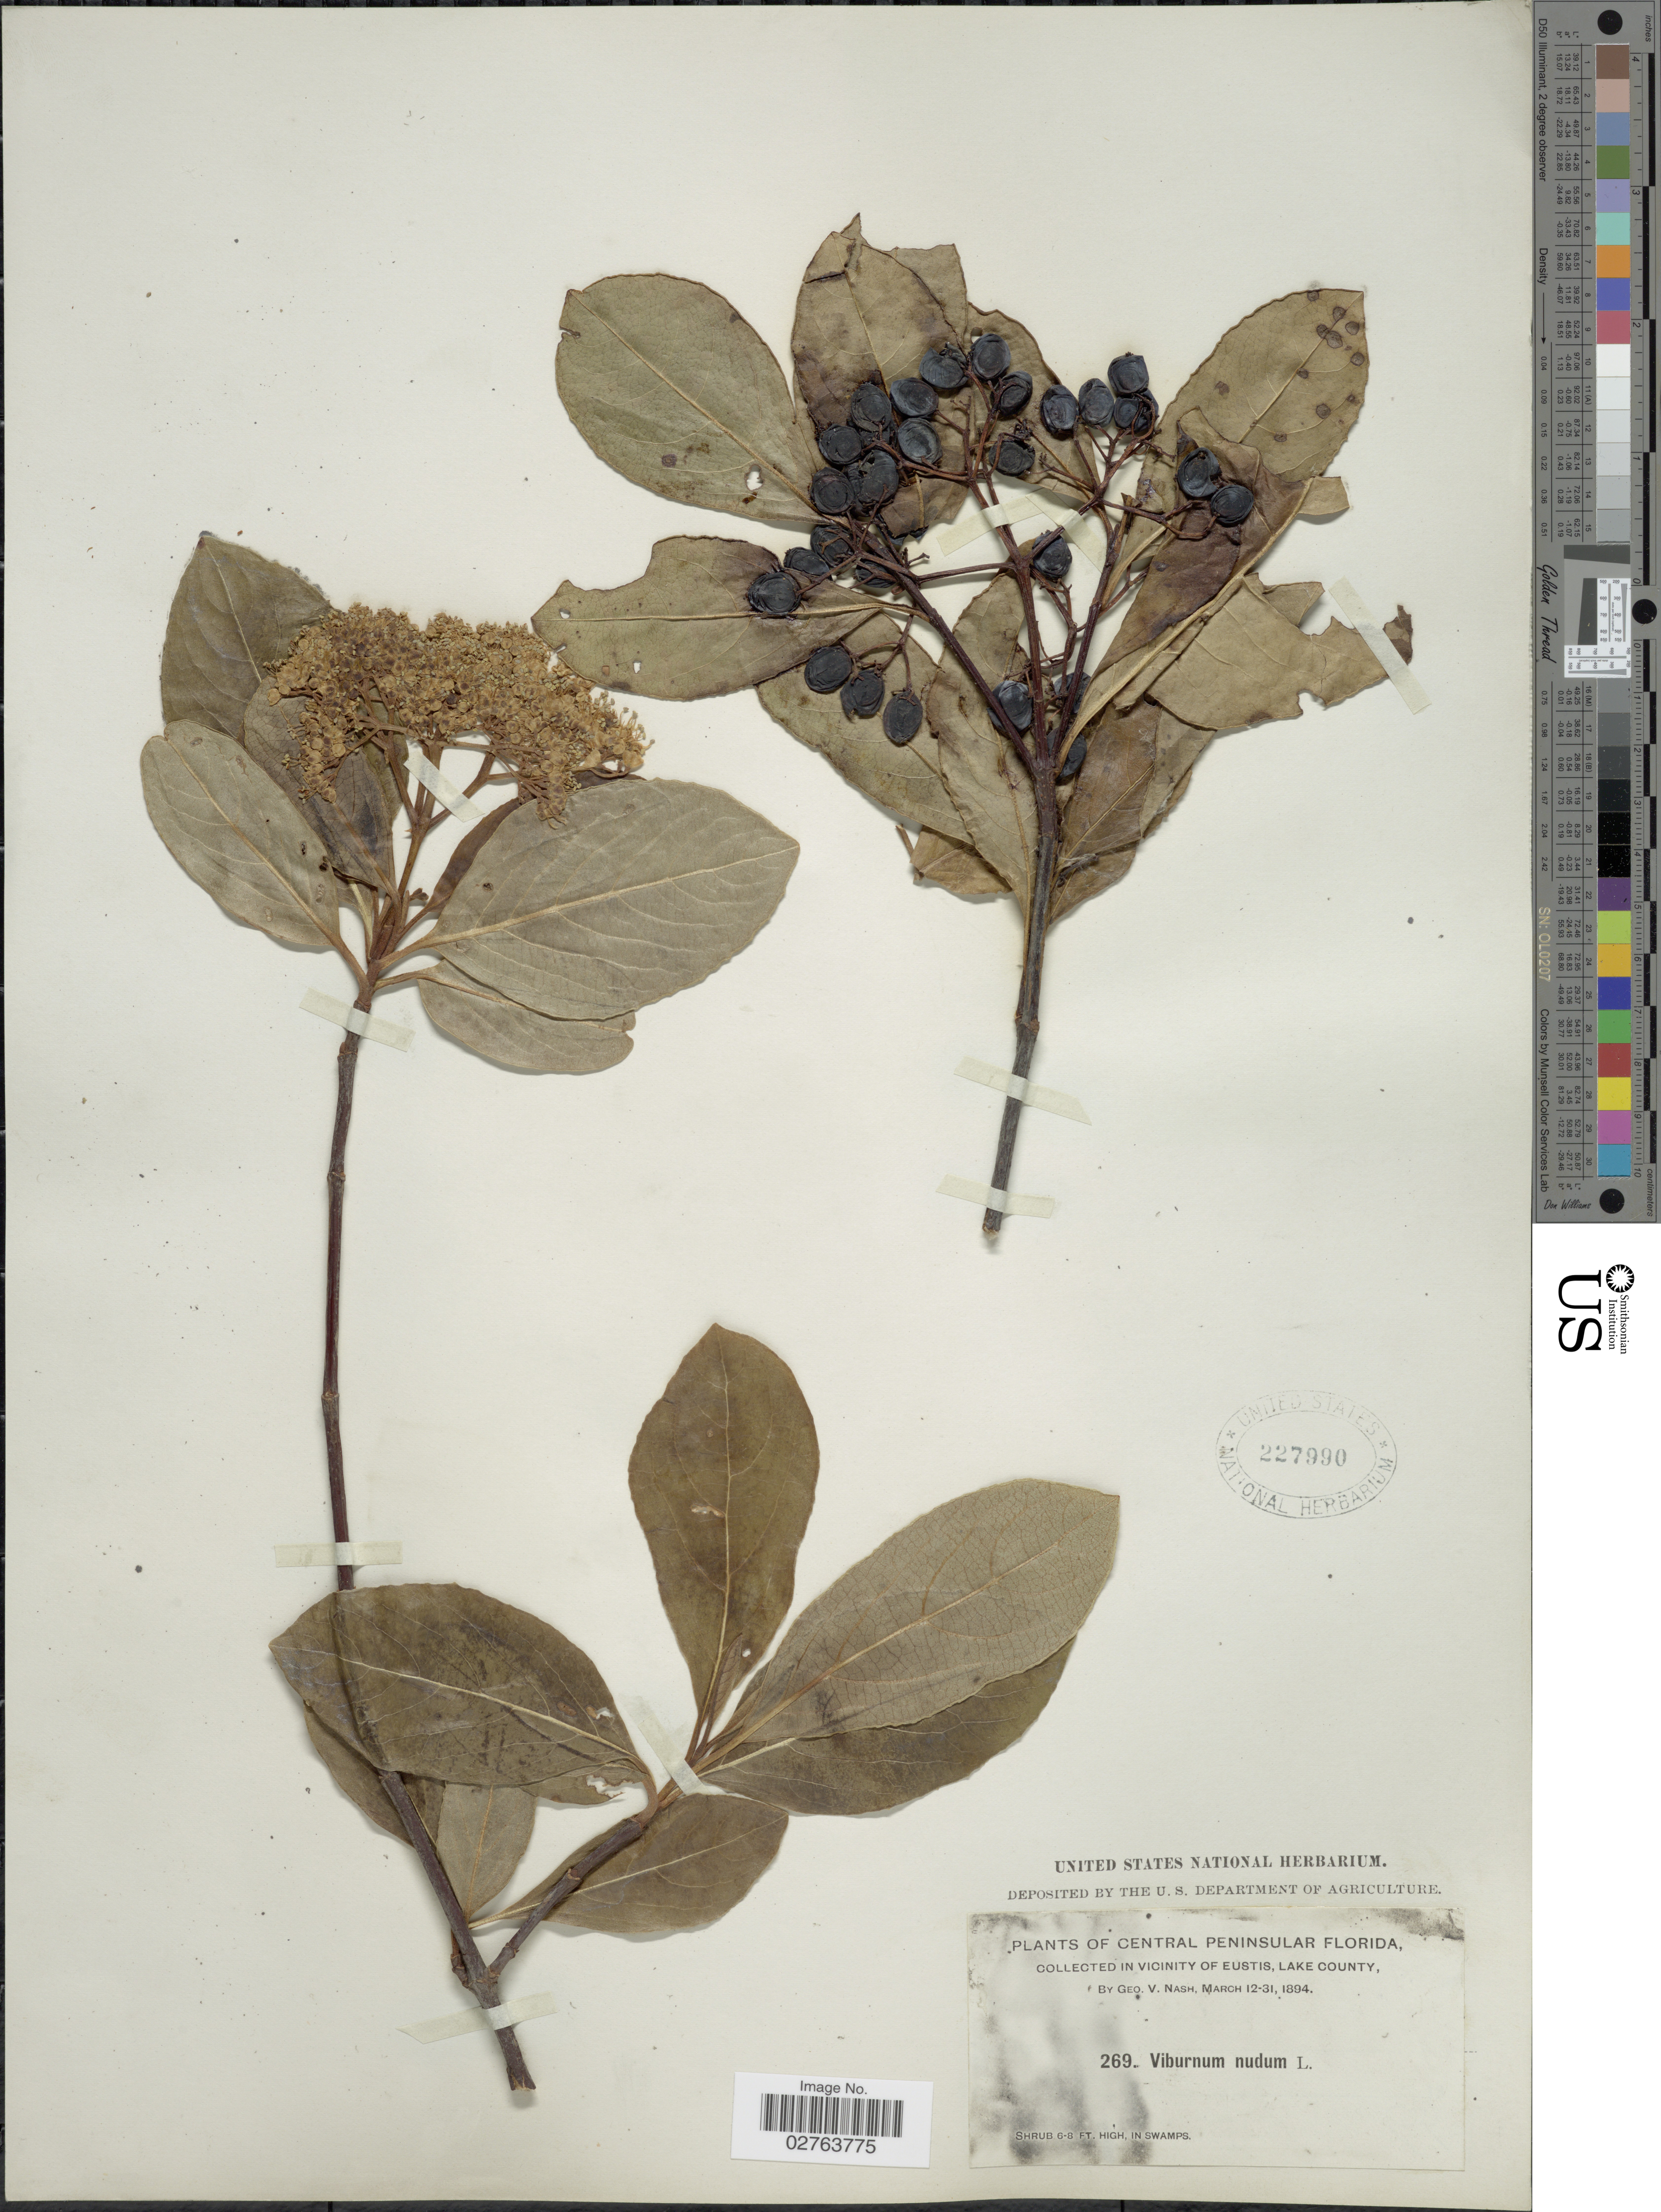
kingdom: Plantae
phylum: Tracheophyta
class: Magnoliopsida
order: Dipsacales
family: Viburnaceae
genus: Viburnum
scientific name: Viburnum nudum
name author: L.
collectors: G. V. Nash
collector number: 269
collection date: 1894-03-12/1894-03-31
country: United States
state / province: Florida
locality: Central Peninsular Florida. Vicinity of Eustis, Lake County.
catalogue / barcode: US 227990